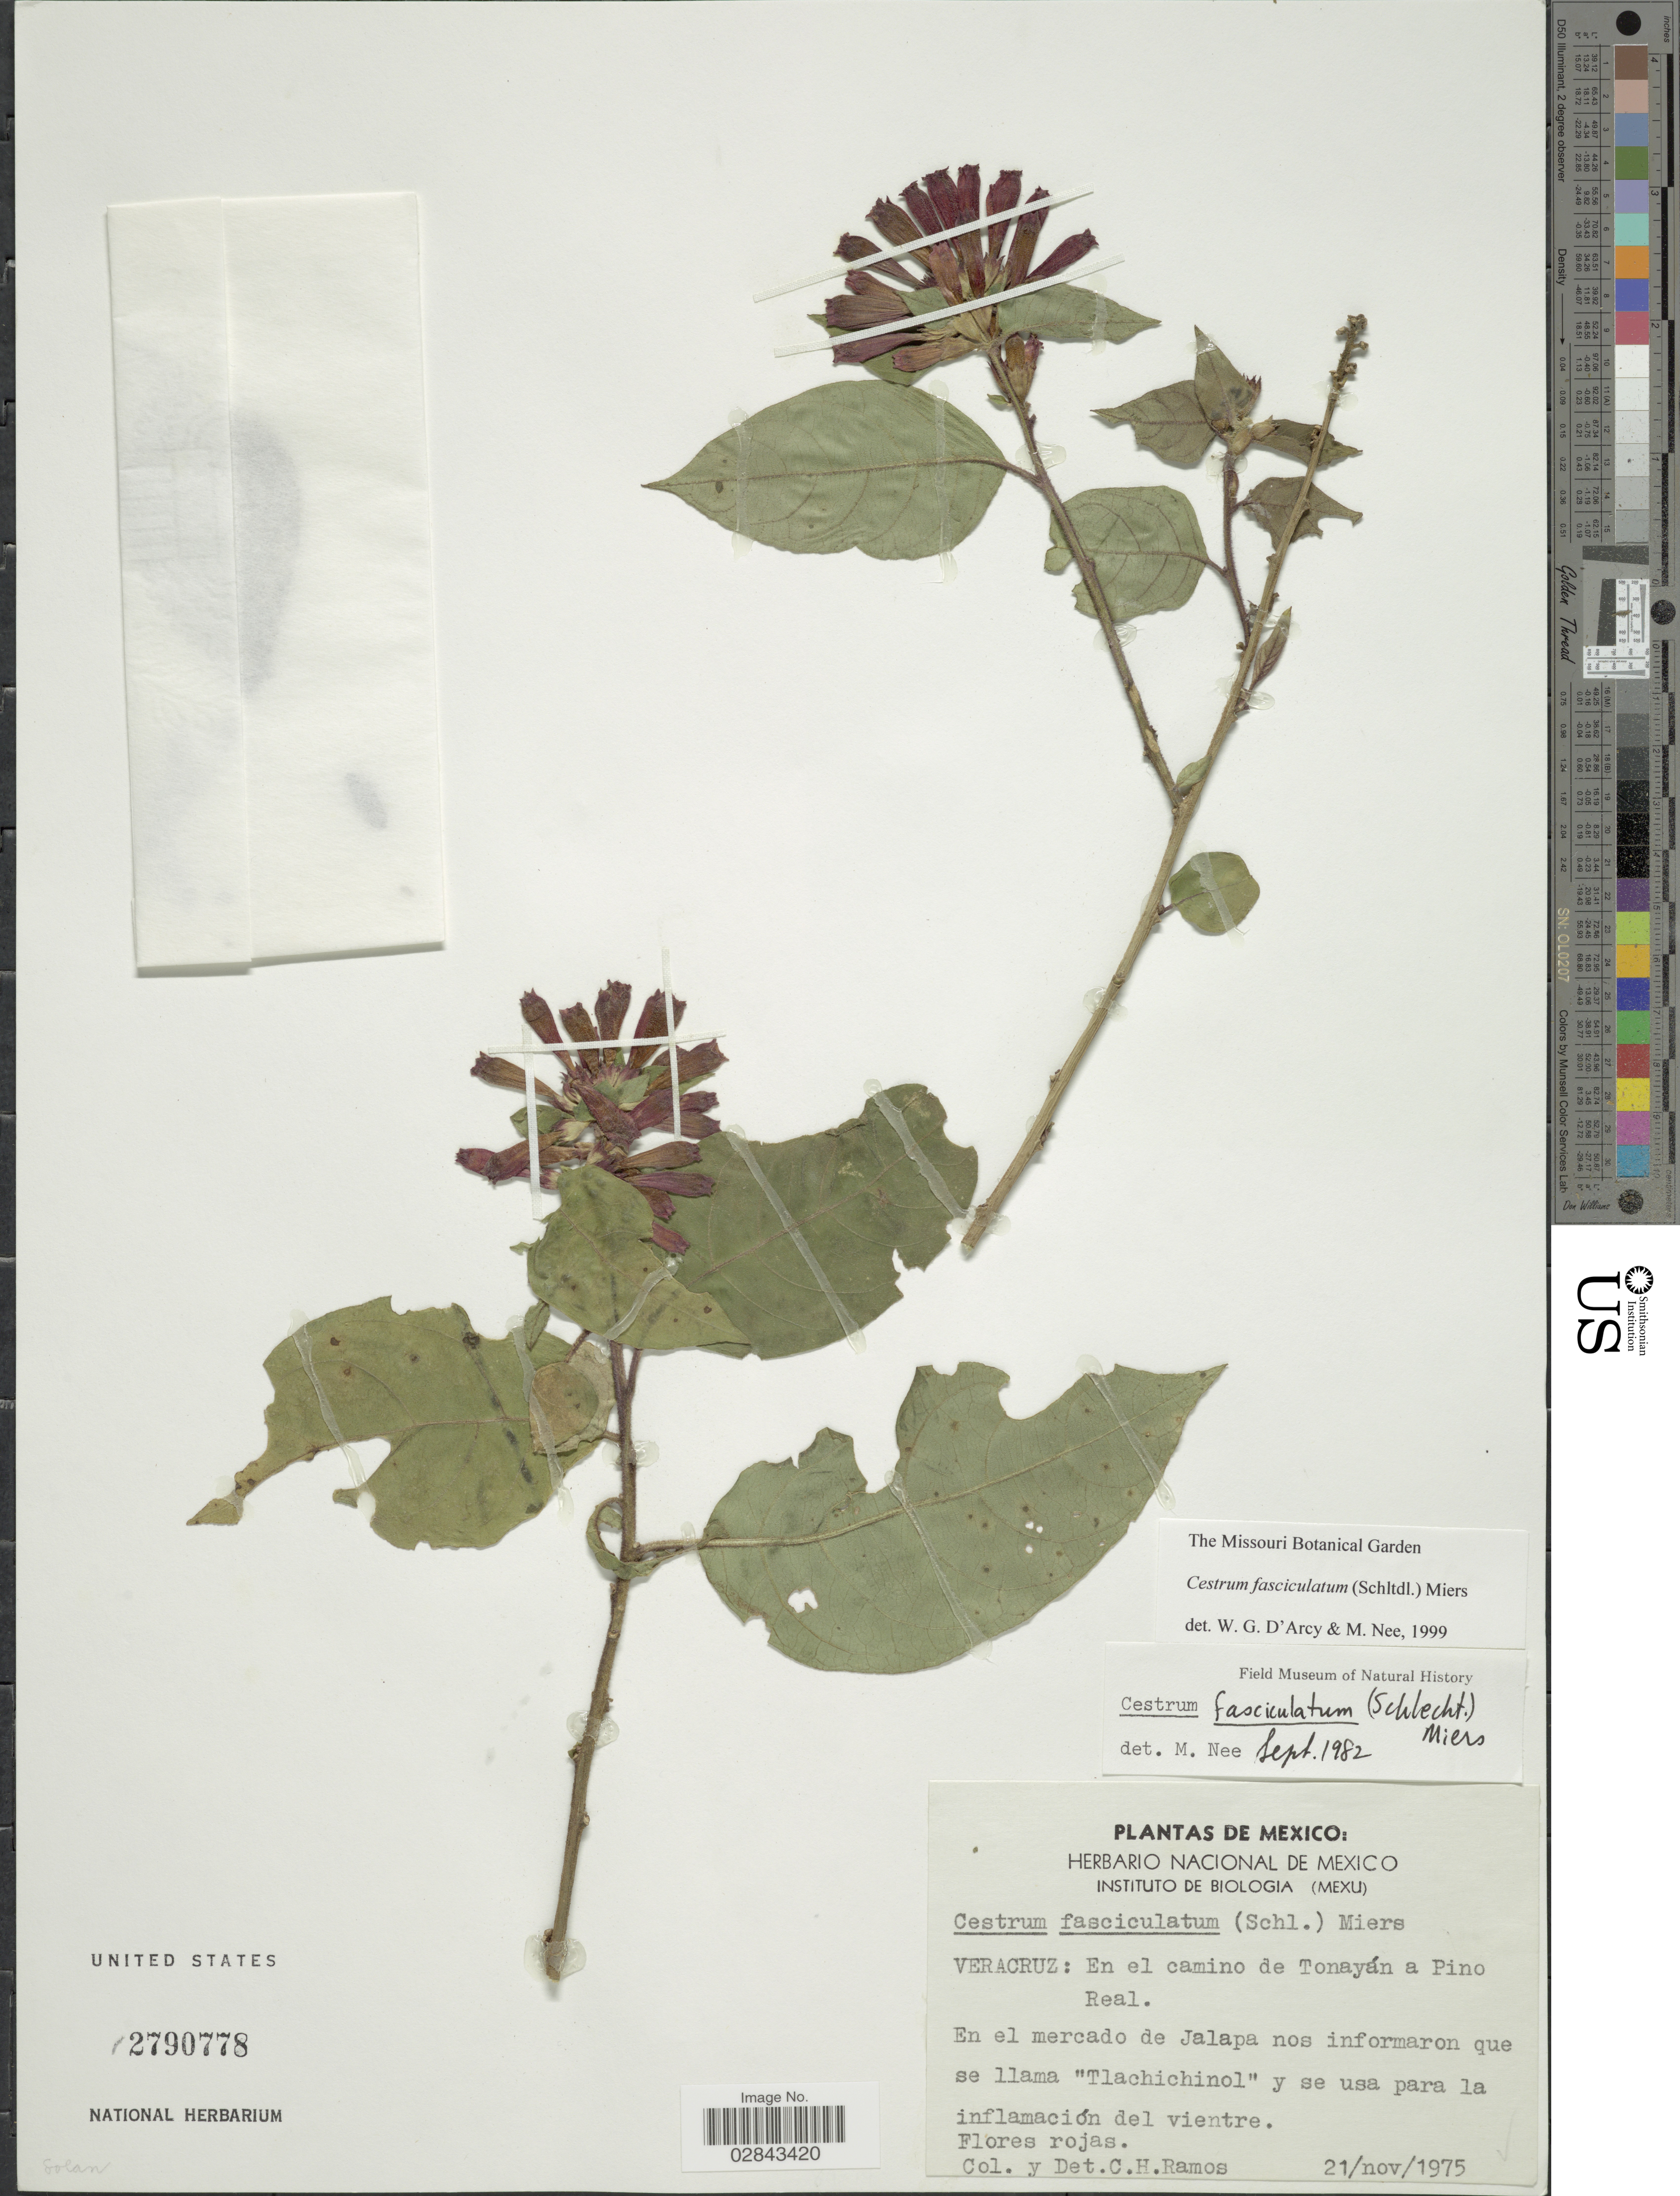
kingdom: Plantae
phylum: Tracheophyta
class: Magnoliopsida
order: Solanales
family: Solanaceae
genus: Cestrum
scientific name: Cestrum fasciculatum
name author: (Schltdl.) Miers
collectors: C. H. Ramos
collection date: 1975-11-21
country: Mexico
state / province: Veracruz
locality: Veracruz: En el camino de Tonayán a Pino Real. En el mercado de Jalapa.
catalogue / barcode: US 2790778